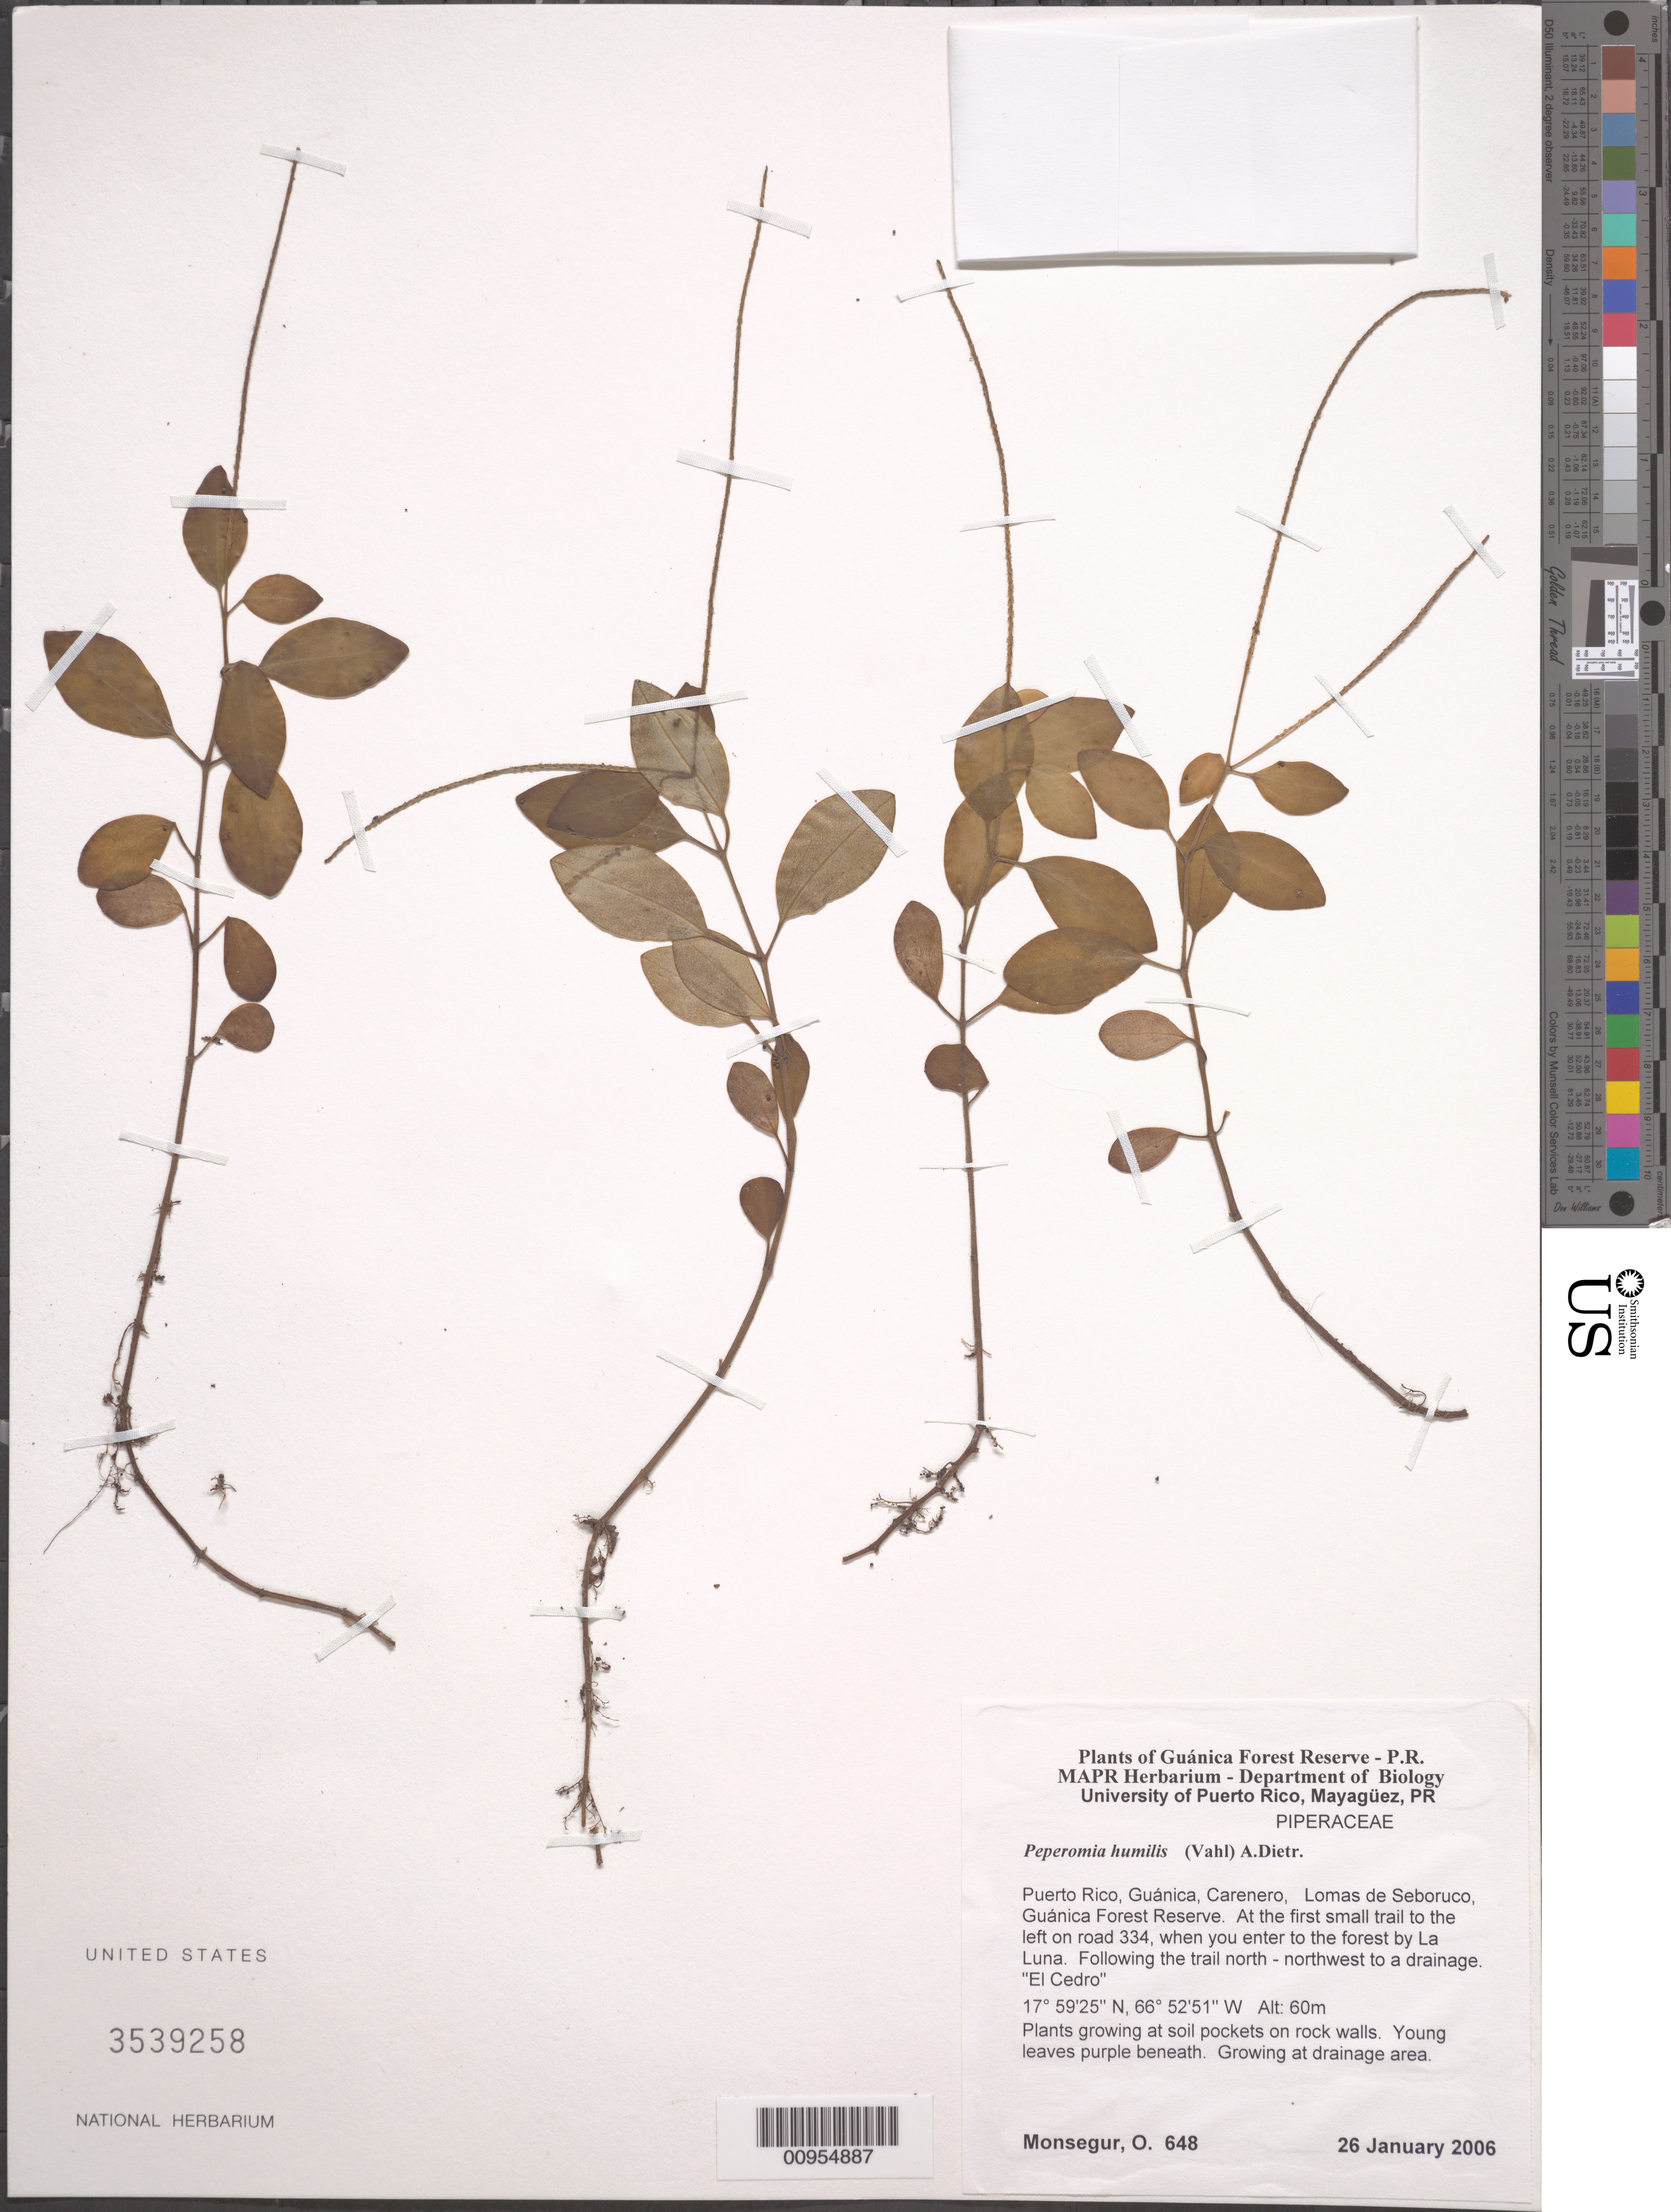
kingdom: Plantae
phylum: Tracheophyta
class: Magnoliopsida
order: Piperales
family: Piperaceae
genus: Peperomia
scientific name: Peperomia humilis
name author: (Vahl) A. Dietr.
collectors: O. Monsegur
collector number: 648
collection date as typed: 26 Jan 2006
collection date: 2006-01-26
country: Puerto Rico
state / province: Guánica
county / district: Carenero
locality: Guánica Forest Reserve. Lomas de Seboruco, at the first small trail to the left on road 334, when you enter to the forest by La Luna. Following the trail north - northwest to a drainage. "El Cedro"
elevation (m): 60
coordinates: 17.5925, 66.525144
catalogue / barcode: US 3539258